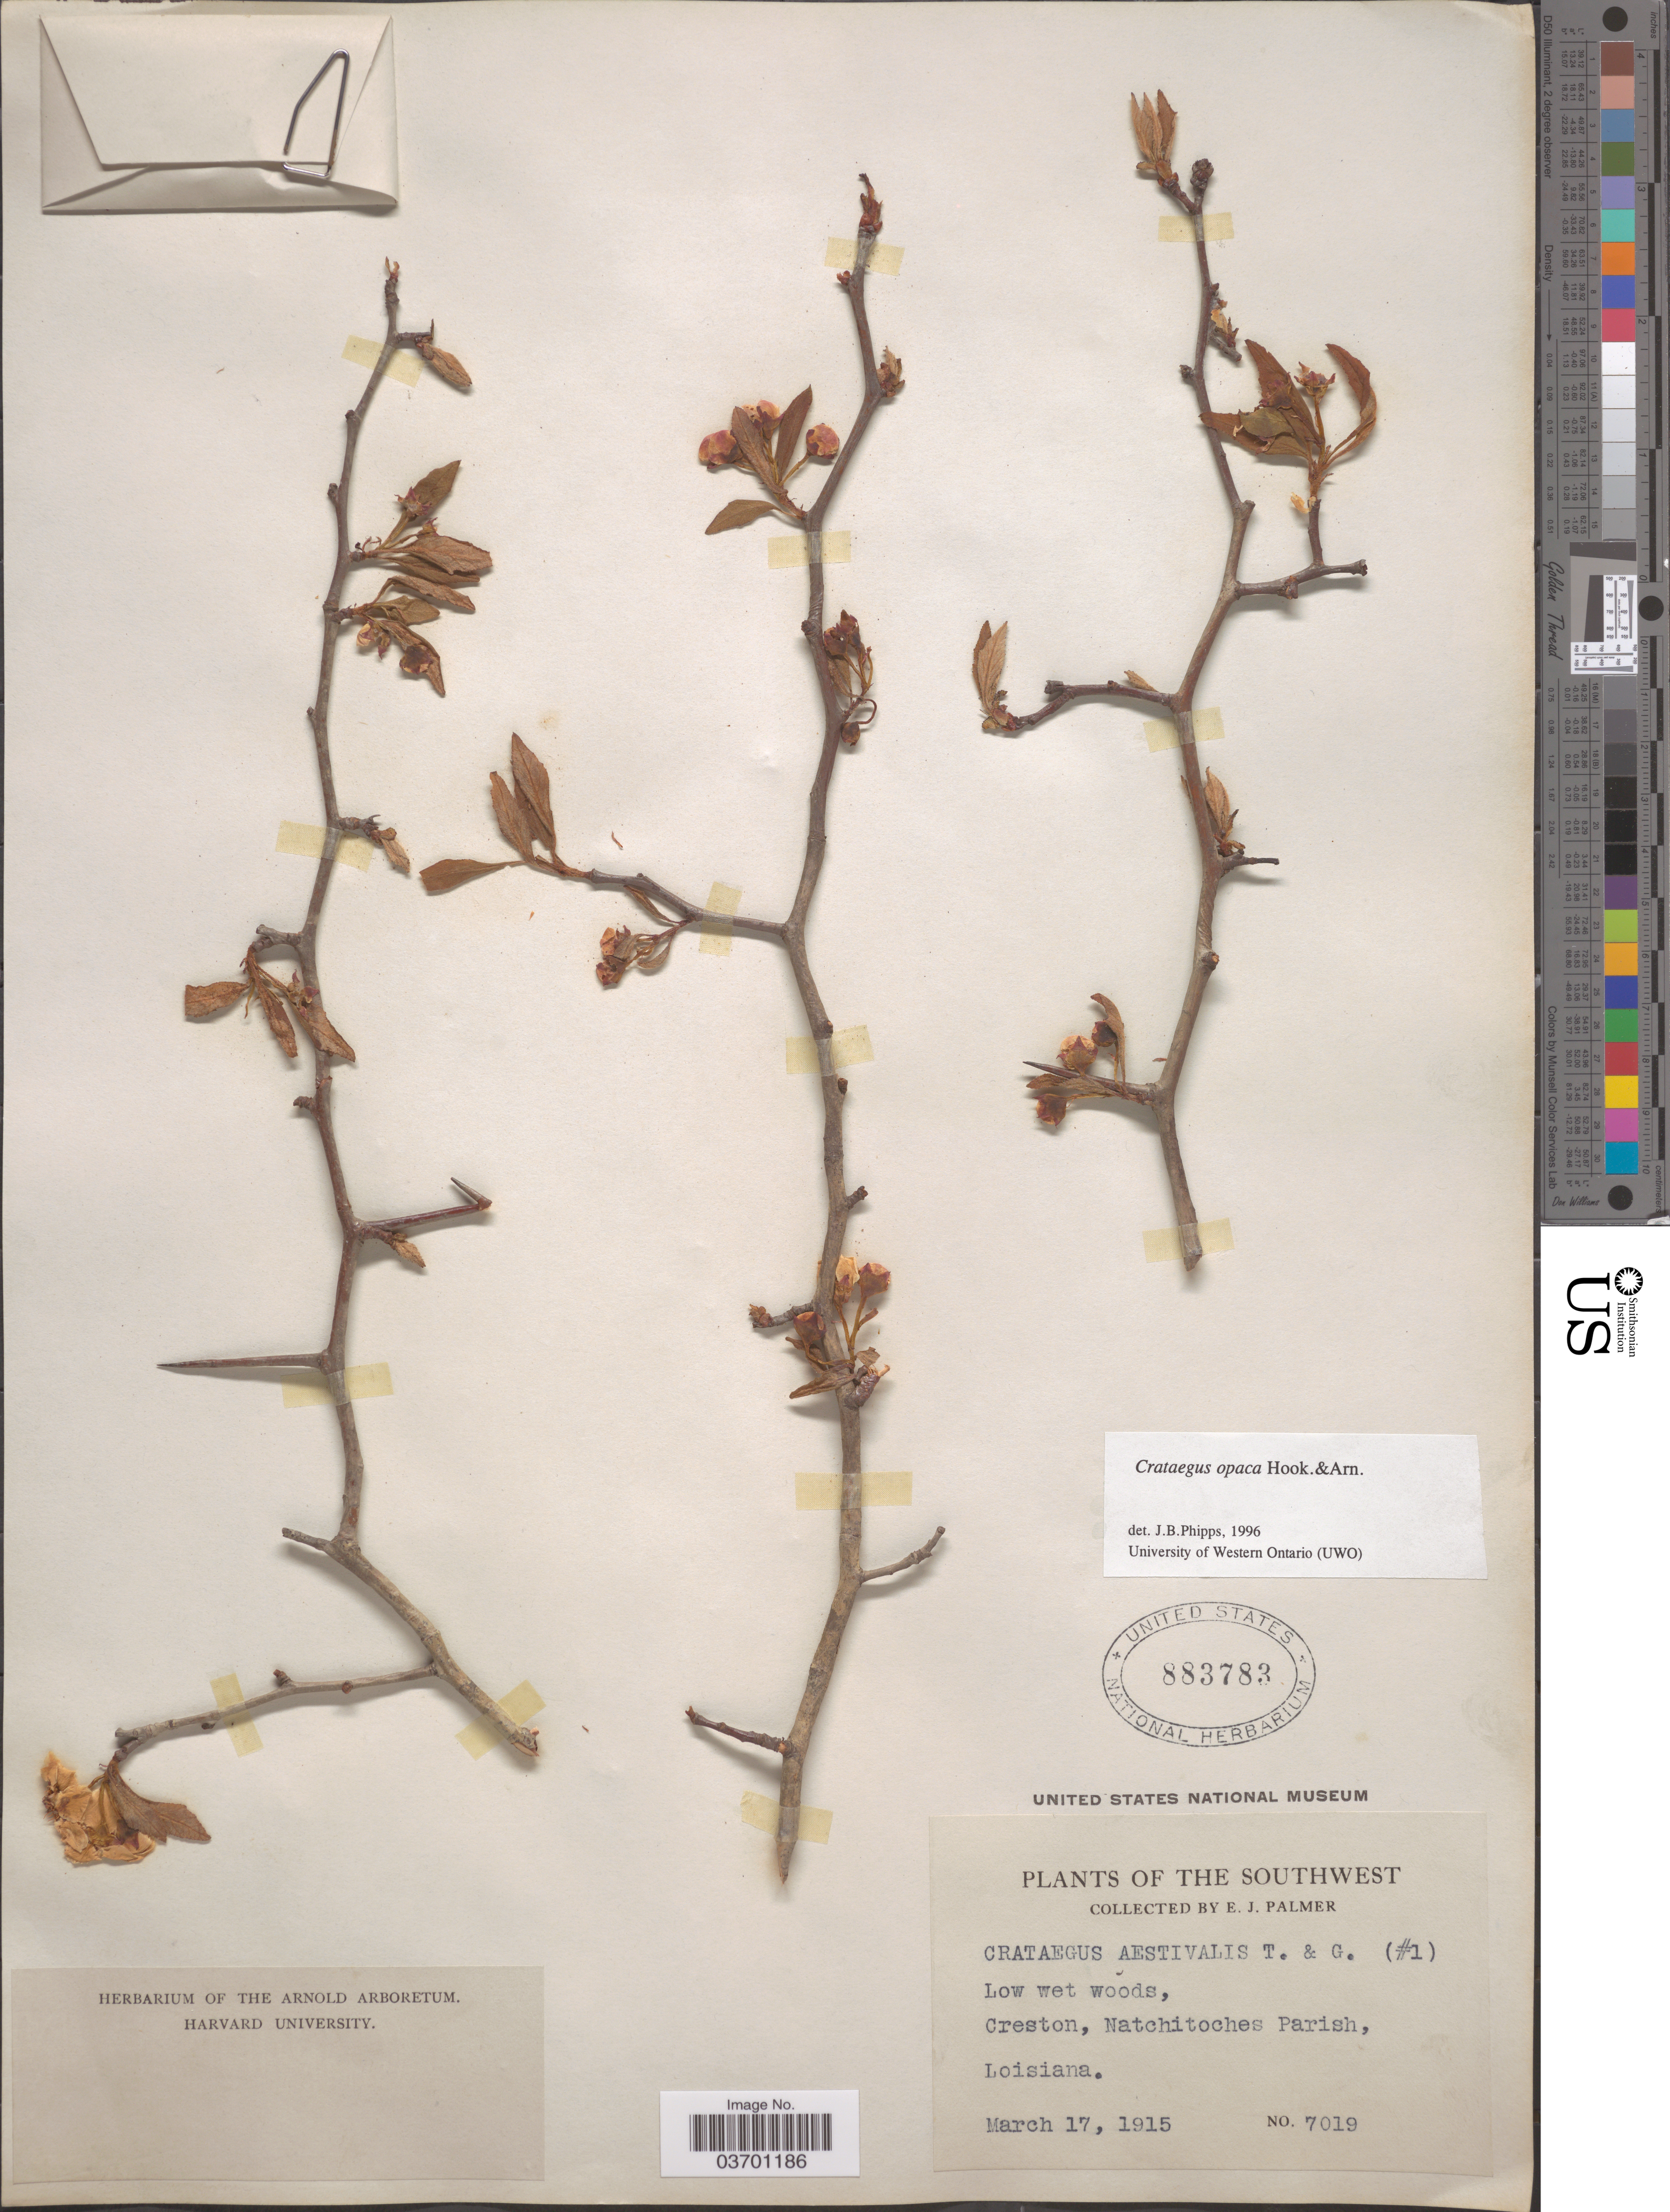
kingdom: Plantae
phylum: Tracheophyta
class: Magnoliopsida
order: Rosales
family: Rosaceae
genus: Crataegus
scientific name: Crataegus opaca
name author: Hook. & Arn.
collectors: E. J. Palmer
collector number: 7019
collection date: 1915-03-17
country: United States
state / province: Louisiana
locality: The Southwest. Creston, Natchitoches Parish.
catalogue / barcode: US 883783